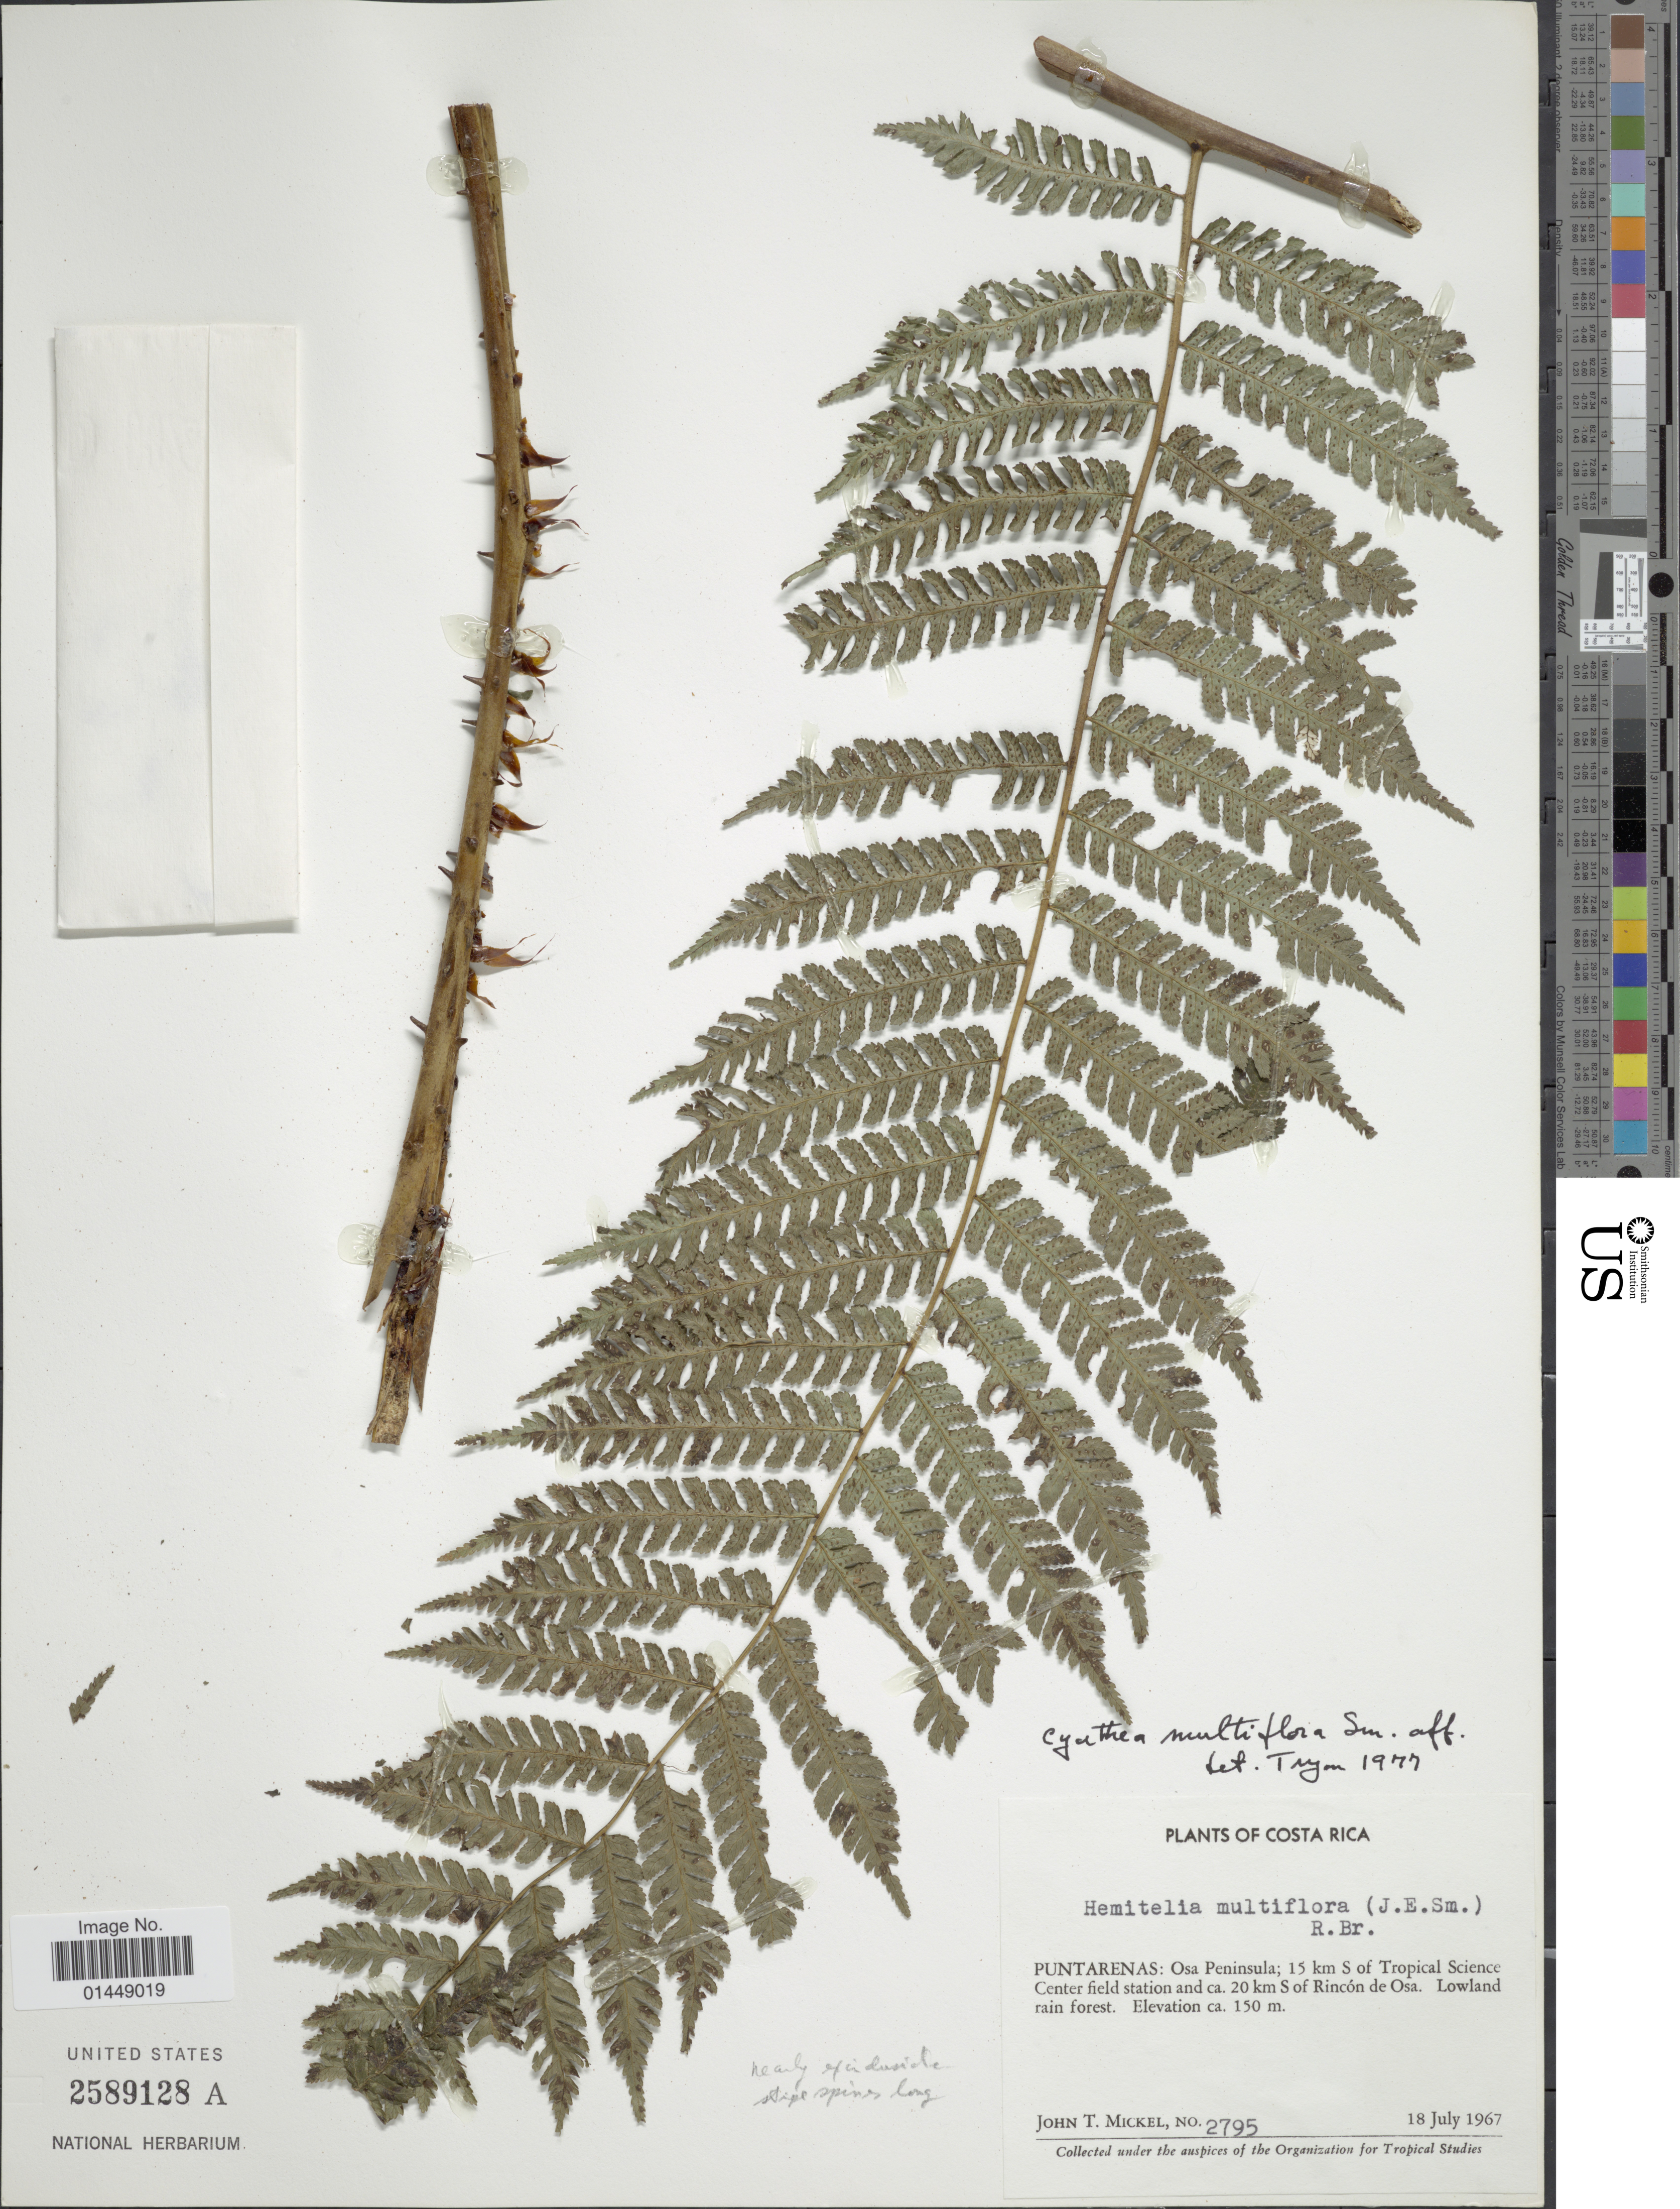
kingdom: Plantae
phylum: Tracheophyta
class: Polypodiopsida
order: Cyatheales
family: Cyatheaceae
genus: Cyathea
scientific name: Cyathea multiflora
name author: Sm.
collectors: J. T. Mickel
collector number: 2795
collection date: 1967-07-18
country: Costa Rica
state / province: Puntarenas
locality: Puntarenas: Osa Peninsula; 15 km S of Tropical Science Center field station and ca. 20 km S of Rincón de Osa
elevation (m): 150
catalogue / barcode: US 2589128A